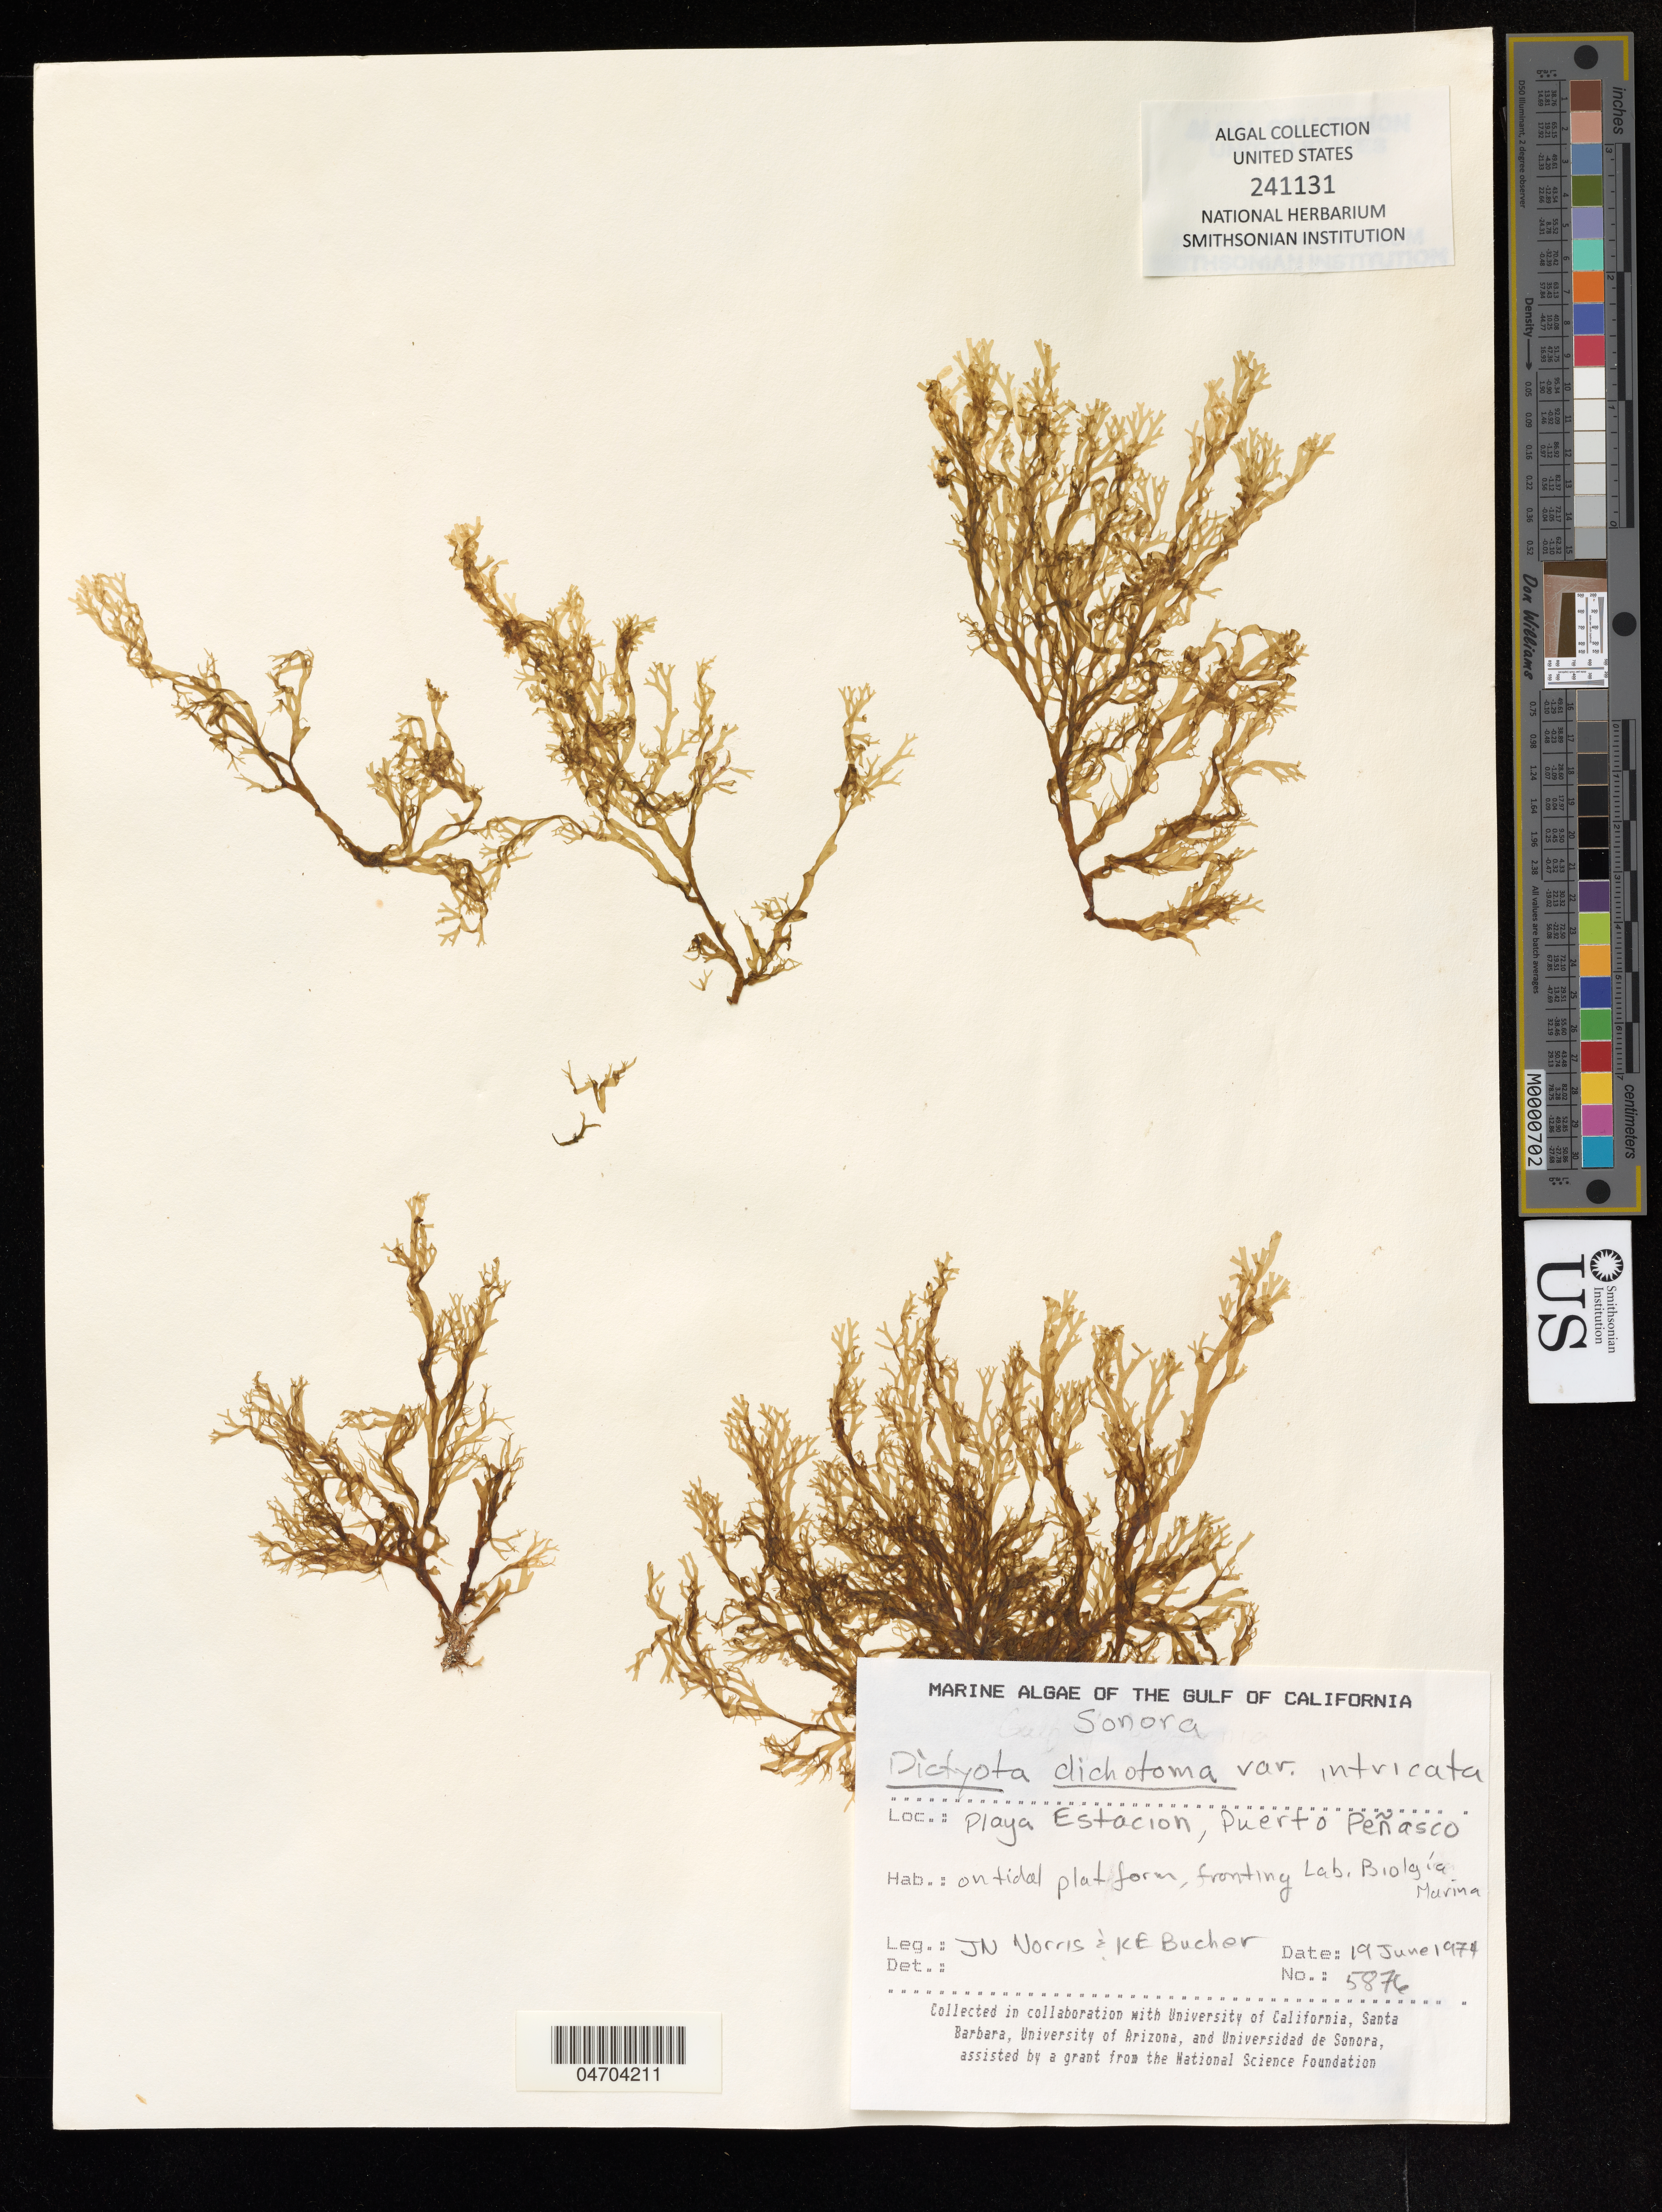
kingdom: Chromista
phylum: Ochrophyta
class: Phaeophyceae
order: Dictyotales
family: Dictyotaceae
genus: Dictyota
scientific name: Dictyota dichotoma var. intricata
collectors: J. Norris & K. E. Bucher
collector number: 5876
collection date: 1974-06-19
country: Mexico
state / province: Sonora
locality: Gulf of California. Playa Estacion, Puerto Peñasco.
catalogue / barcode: US 241131